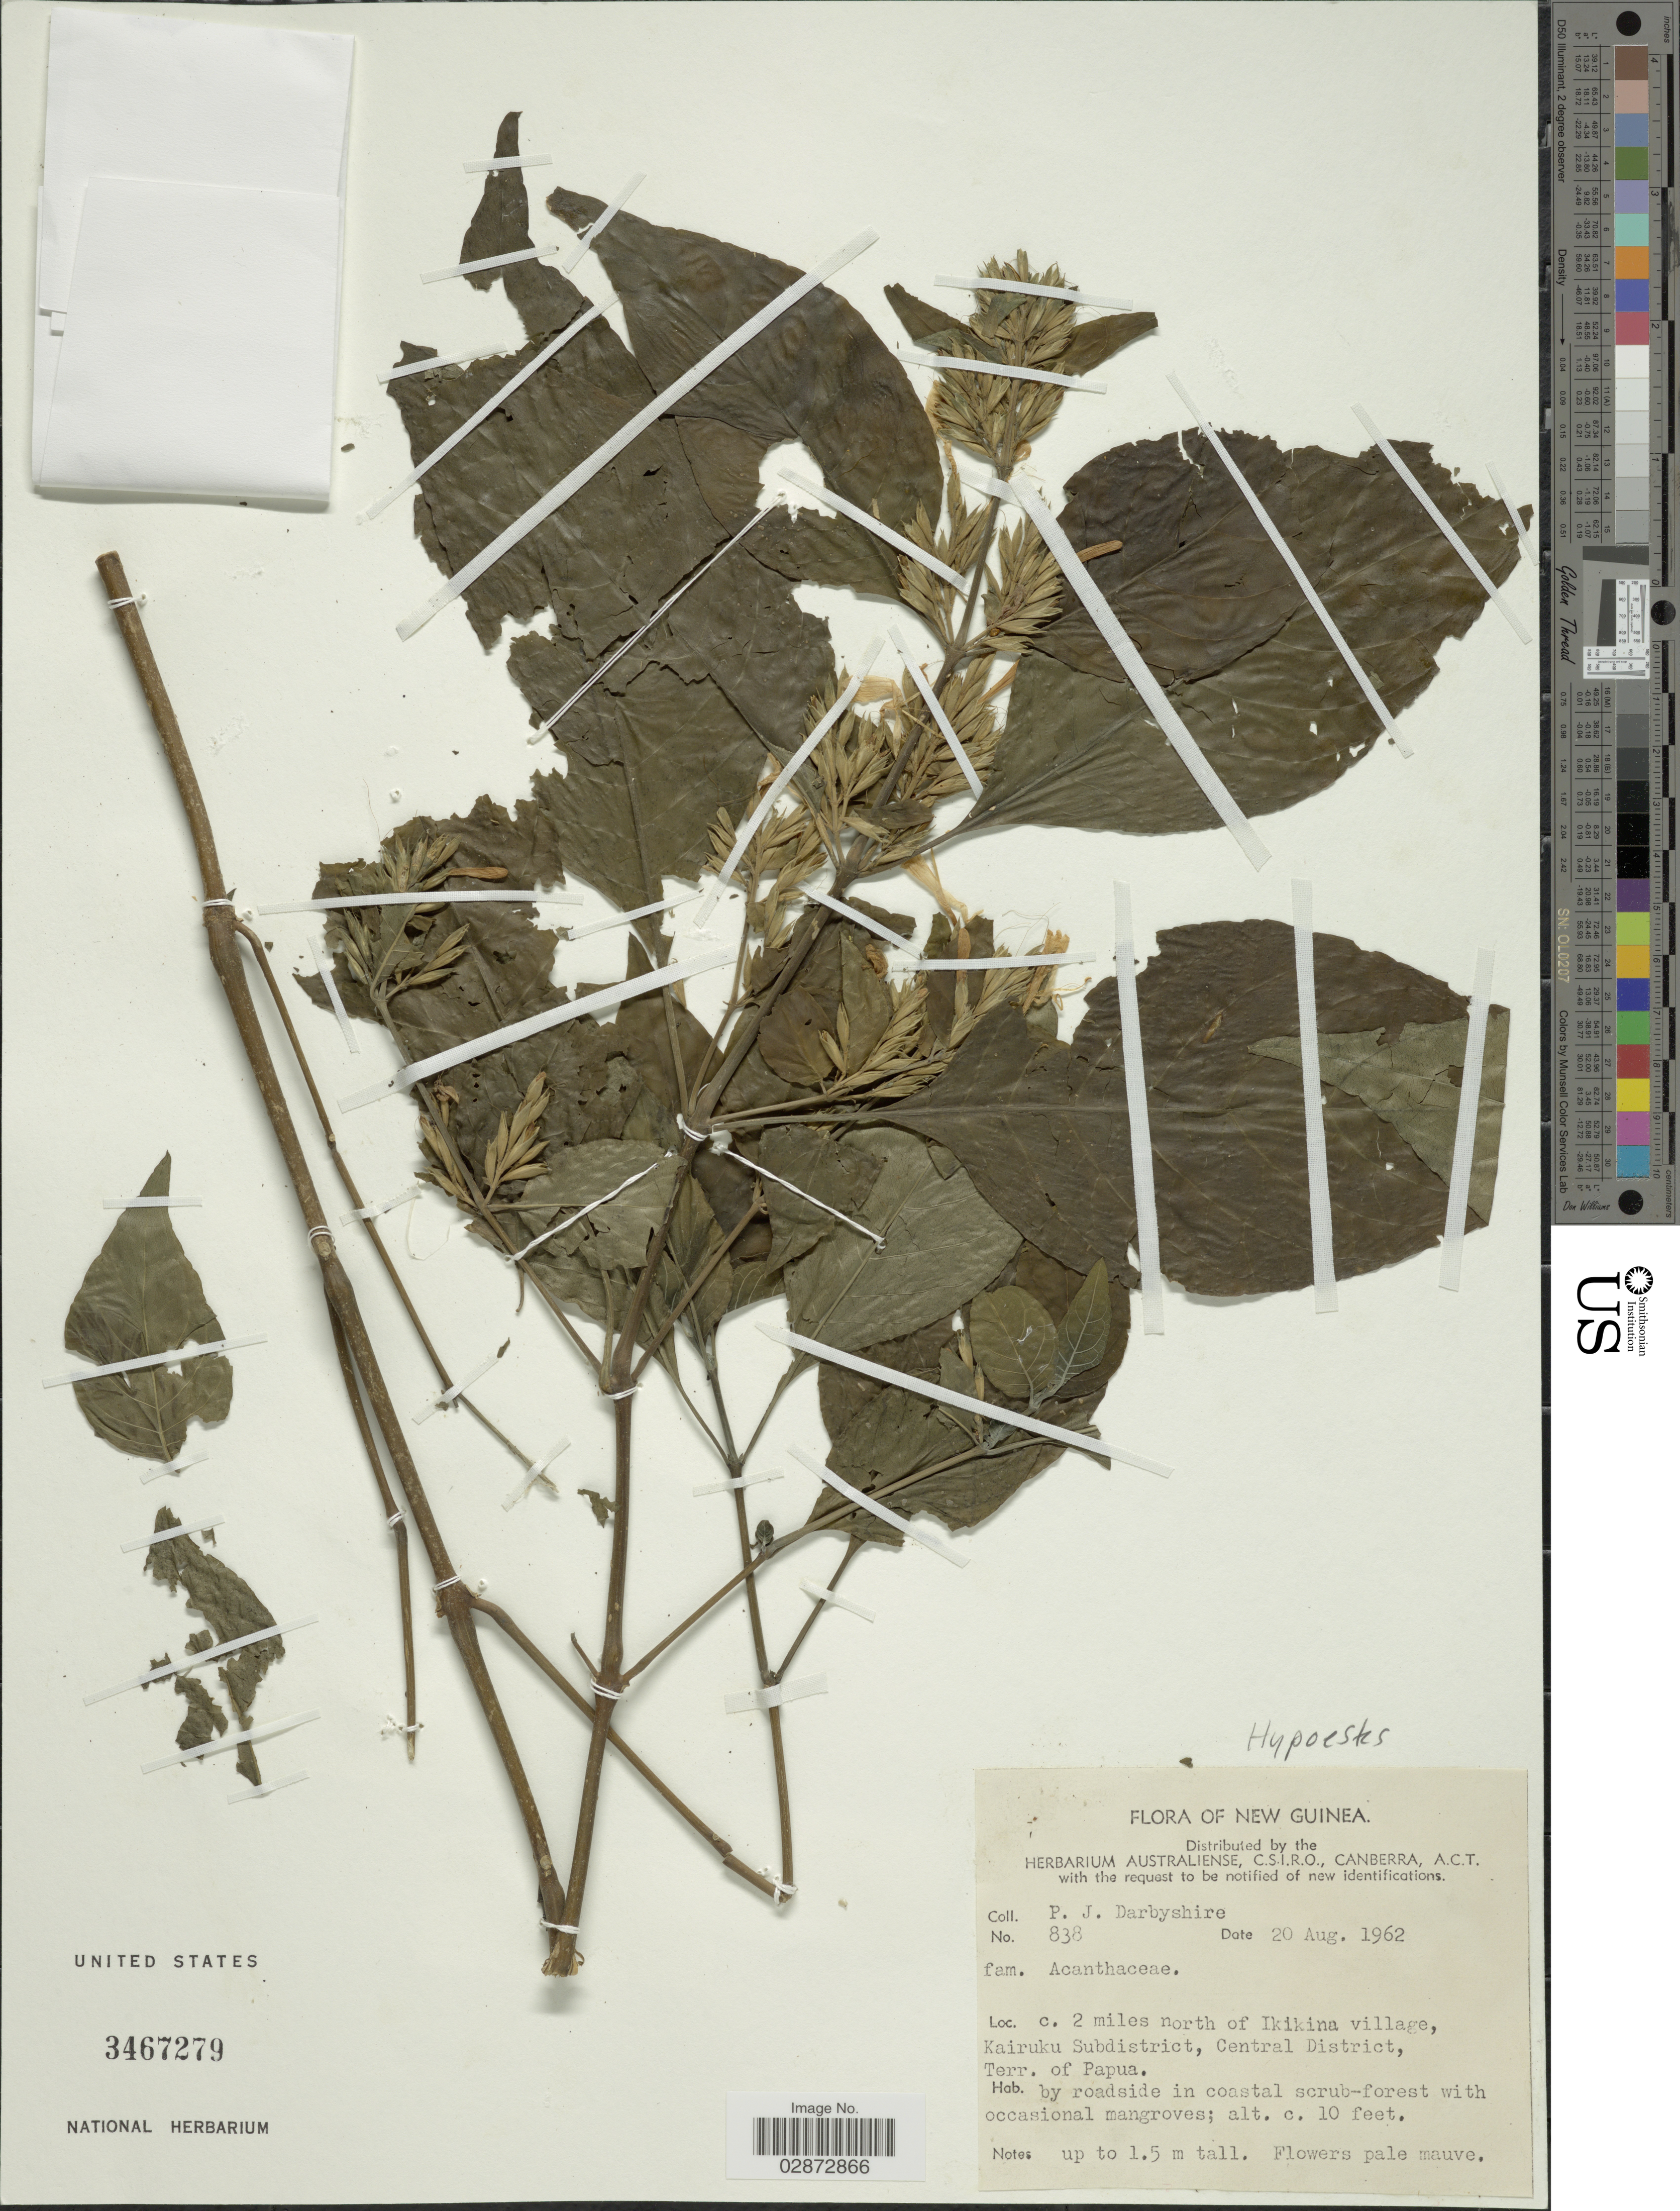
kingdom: Plantae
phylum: Tracheophyta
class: Magnoliopsida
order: Lamiales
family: Acanthaceae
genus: Hypoestes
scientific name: Hypoestes sp.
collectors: P. Darbyshire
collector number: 838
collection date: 1962-08-20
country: Papua New Guinea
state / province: Central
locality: New Guinea, c. 2 miles north of Ikikina village, Kairuku Subdistrict, Central District, Terr. of Papua.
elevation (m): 3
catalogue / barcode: US 3467279